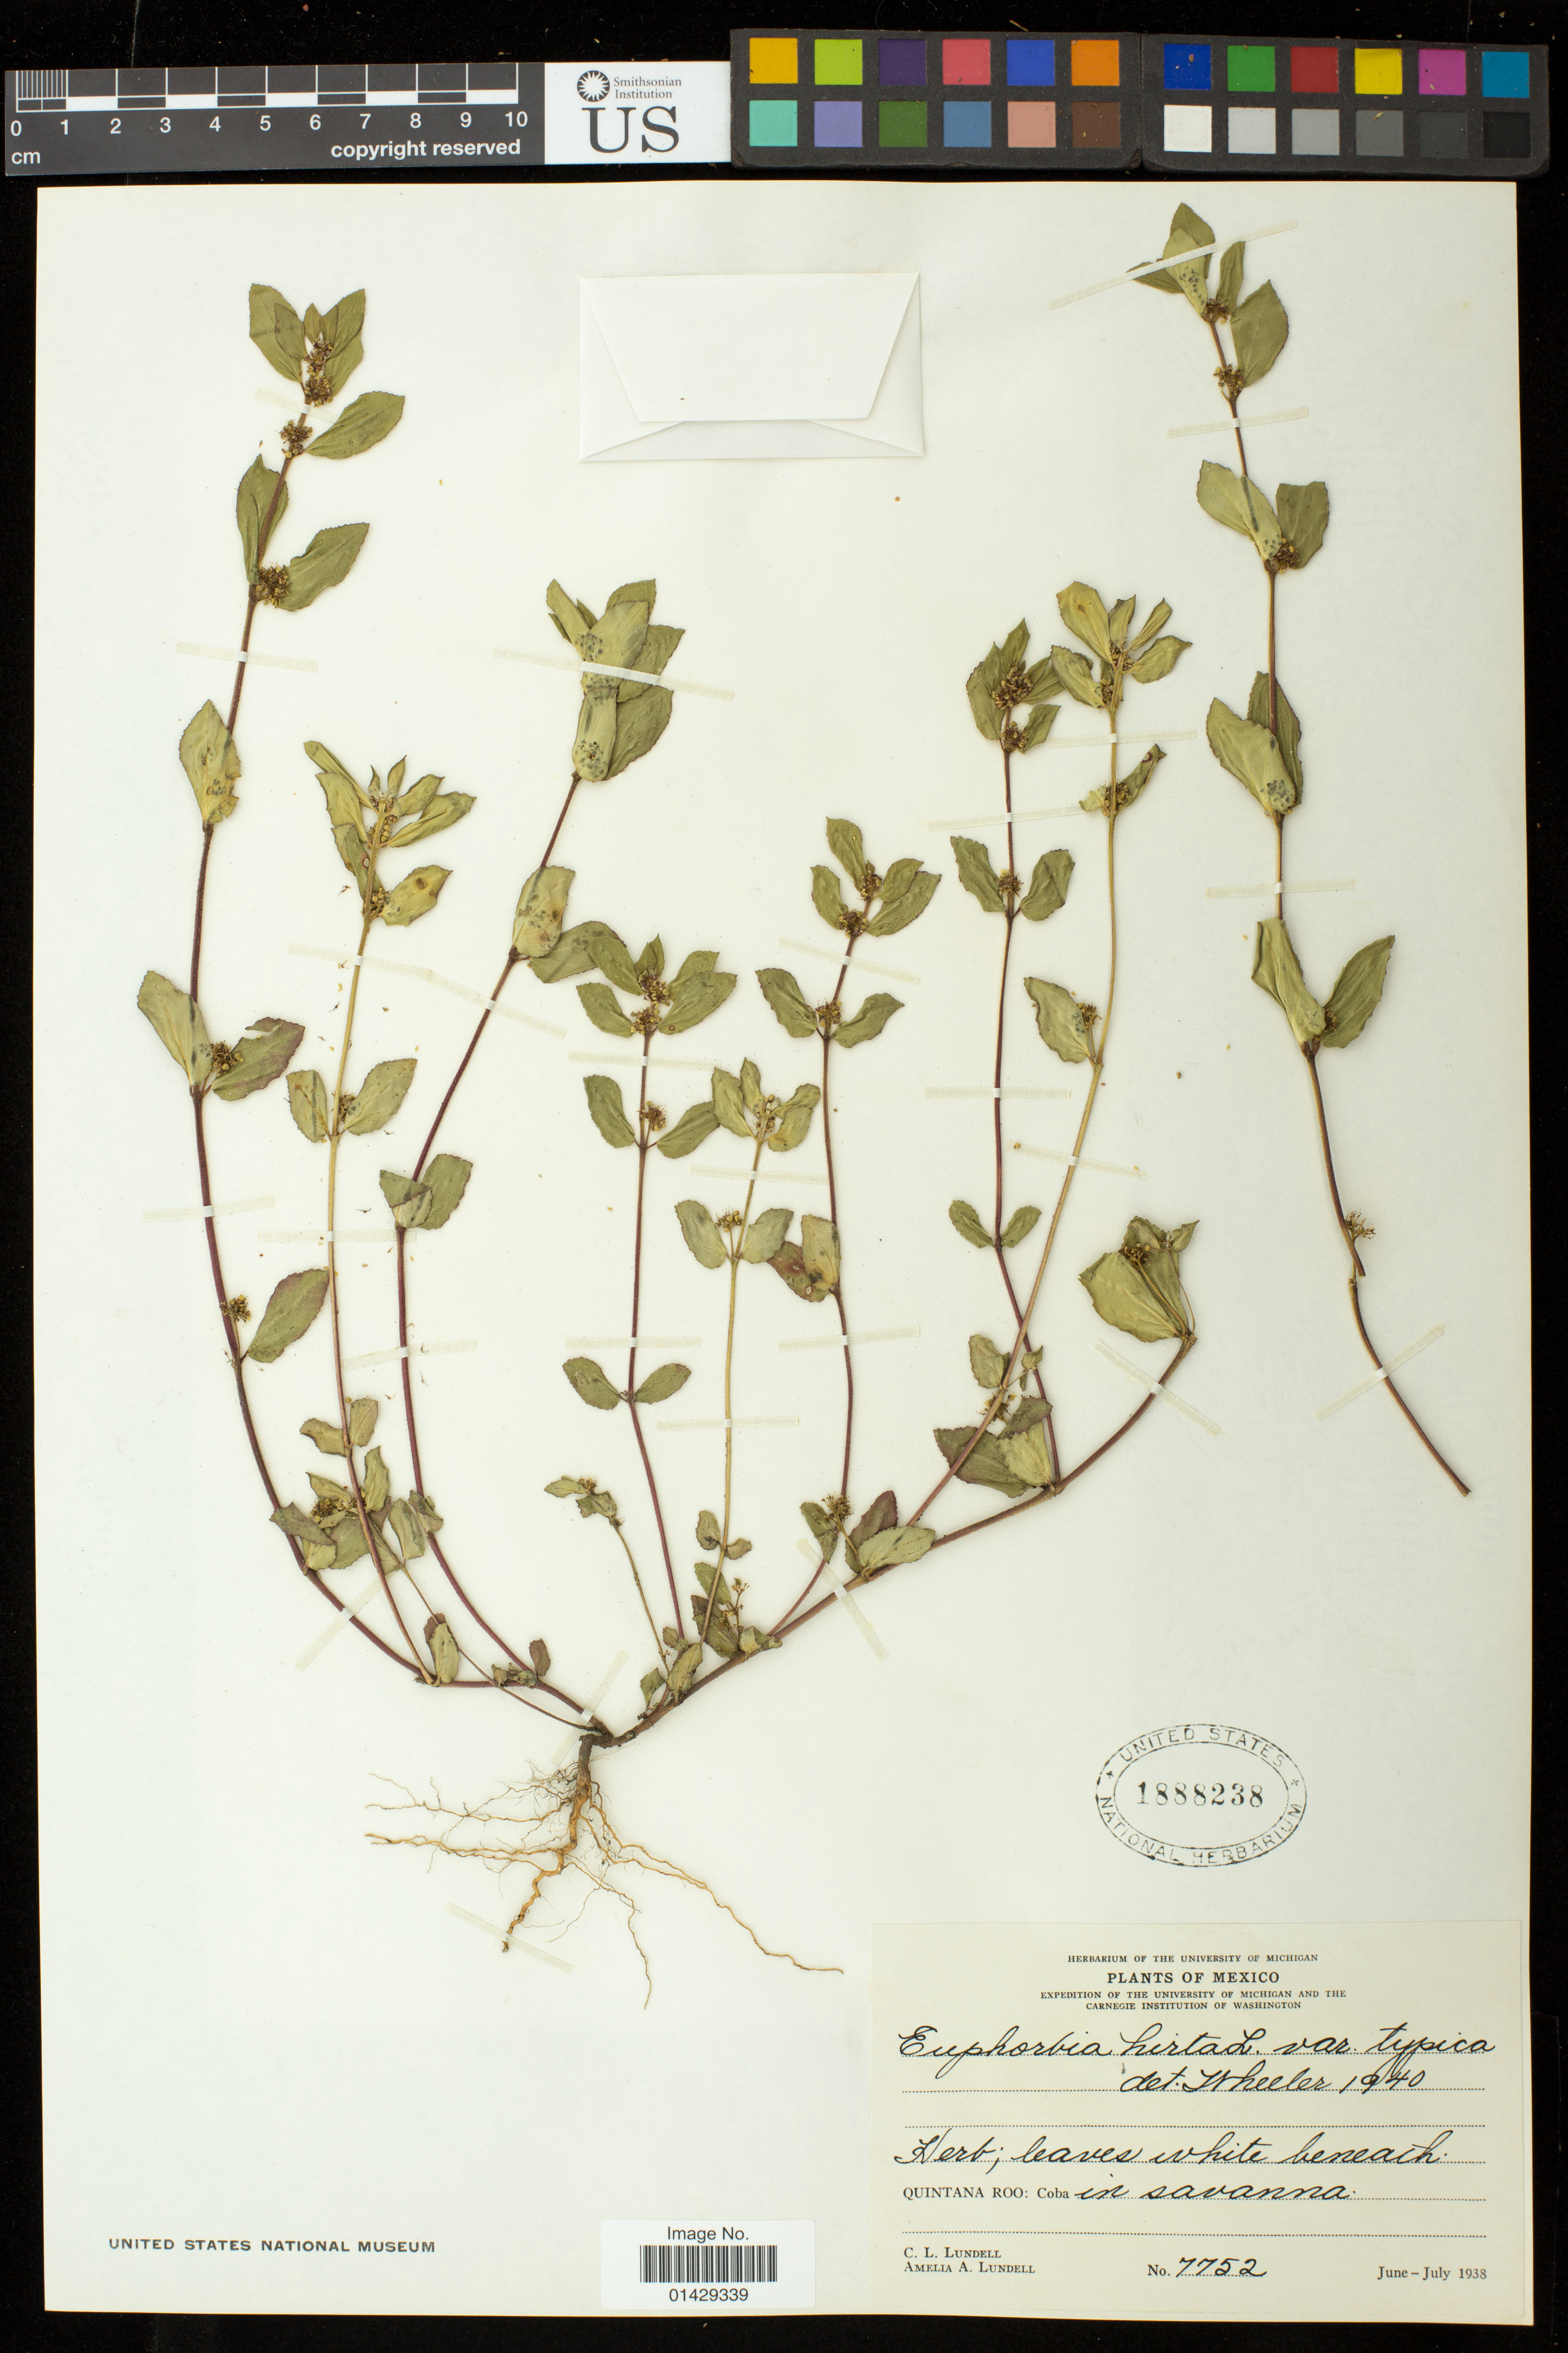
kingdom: Plantae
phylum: Tracheophyta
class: Magnoliopsida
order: Malpighiales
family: Euphorbiaceae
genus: Euphorbia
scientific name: Euphorbia hirta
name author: L.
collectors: C. L. Lundell & A. A. Lundell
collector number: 7752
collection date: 1938-06/1938-07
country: Mexico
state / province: Quintana Roo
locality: Coba in savanna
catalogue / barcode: US 1888238